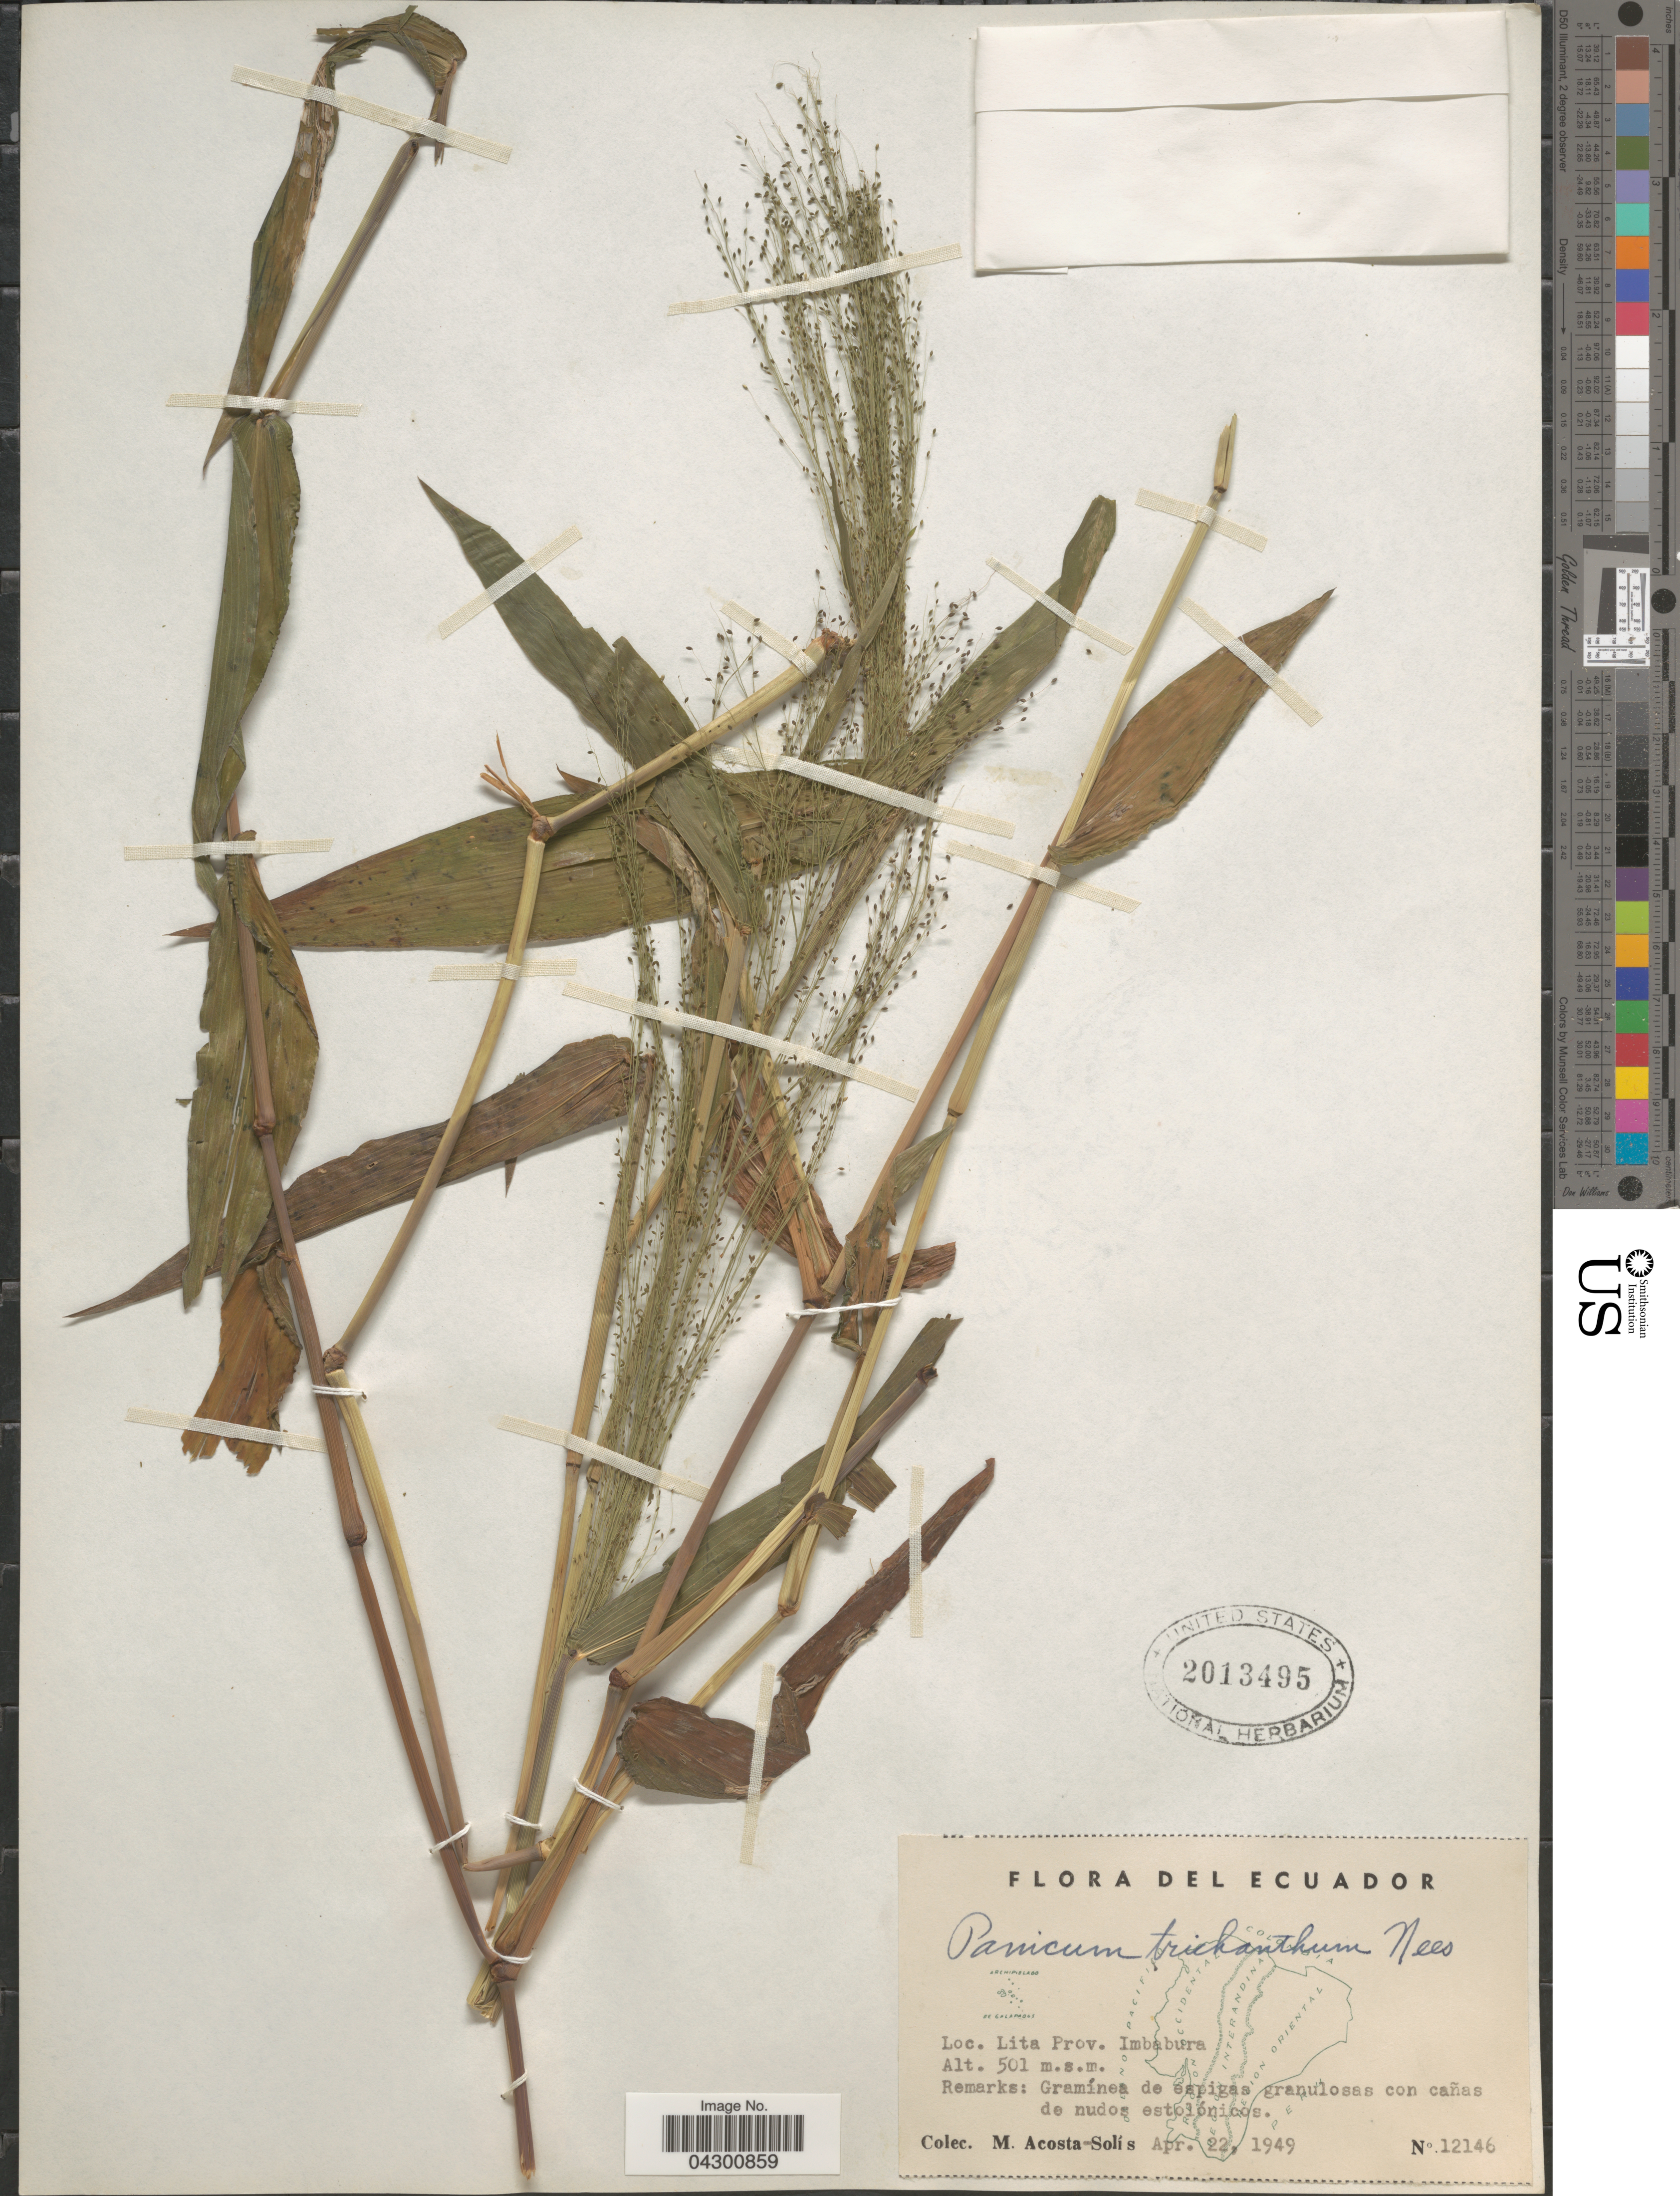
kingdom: Plantae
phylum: Tracheophyta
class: Liliopsida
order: Poales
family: Poaceae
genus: Panicum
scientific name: Panicum trichanthum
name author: Nees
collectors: M. Acosta Solis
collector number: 12146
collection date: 1949-04-22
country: Ecuador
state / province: Imbabura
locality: Lita.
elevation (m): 501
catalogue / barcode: US 2013495